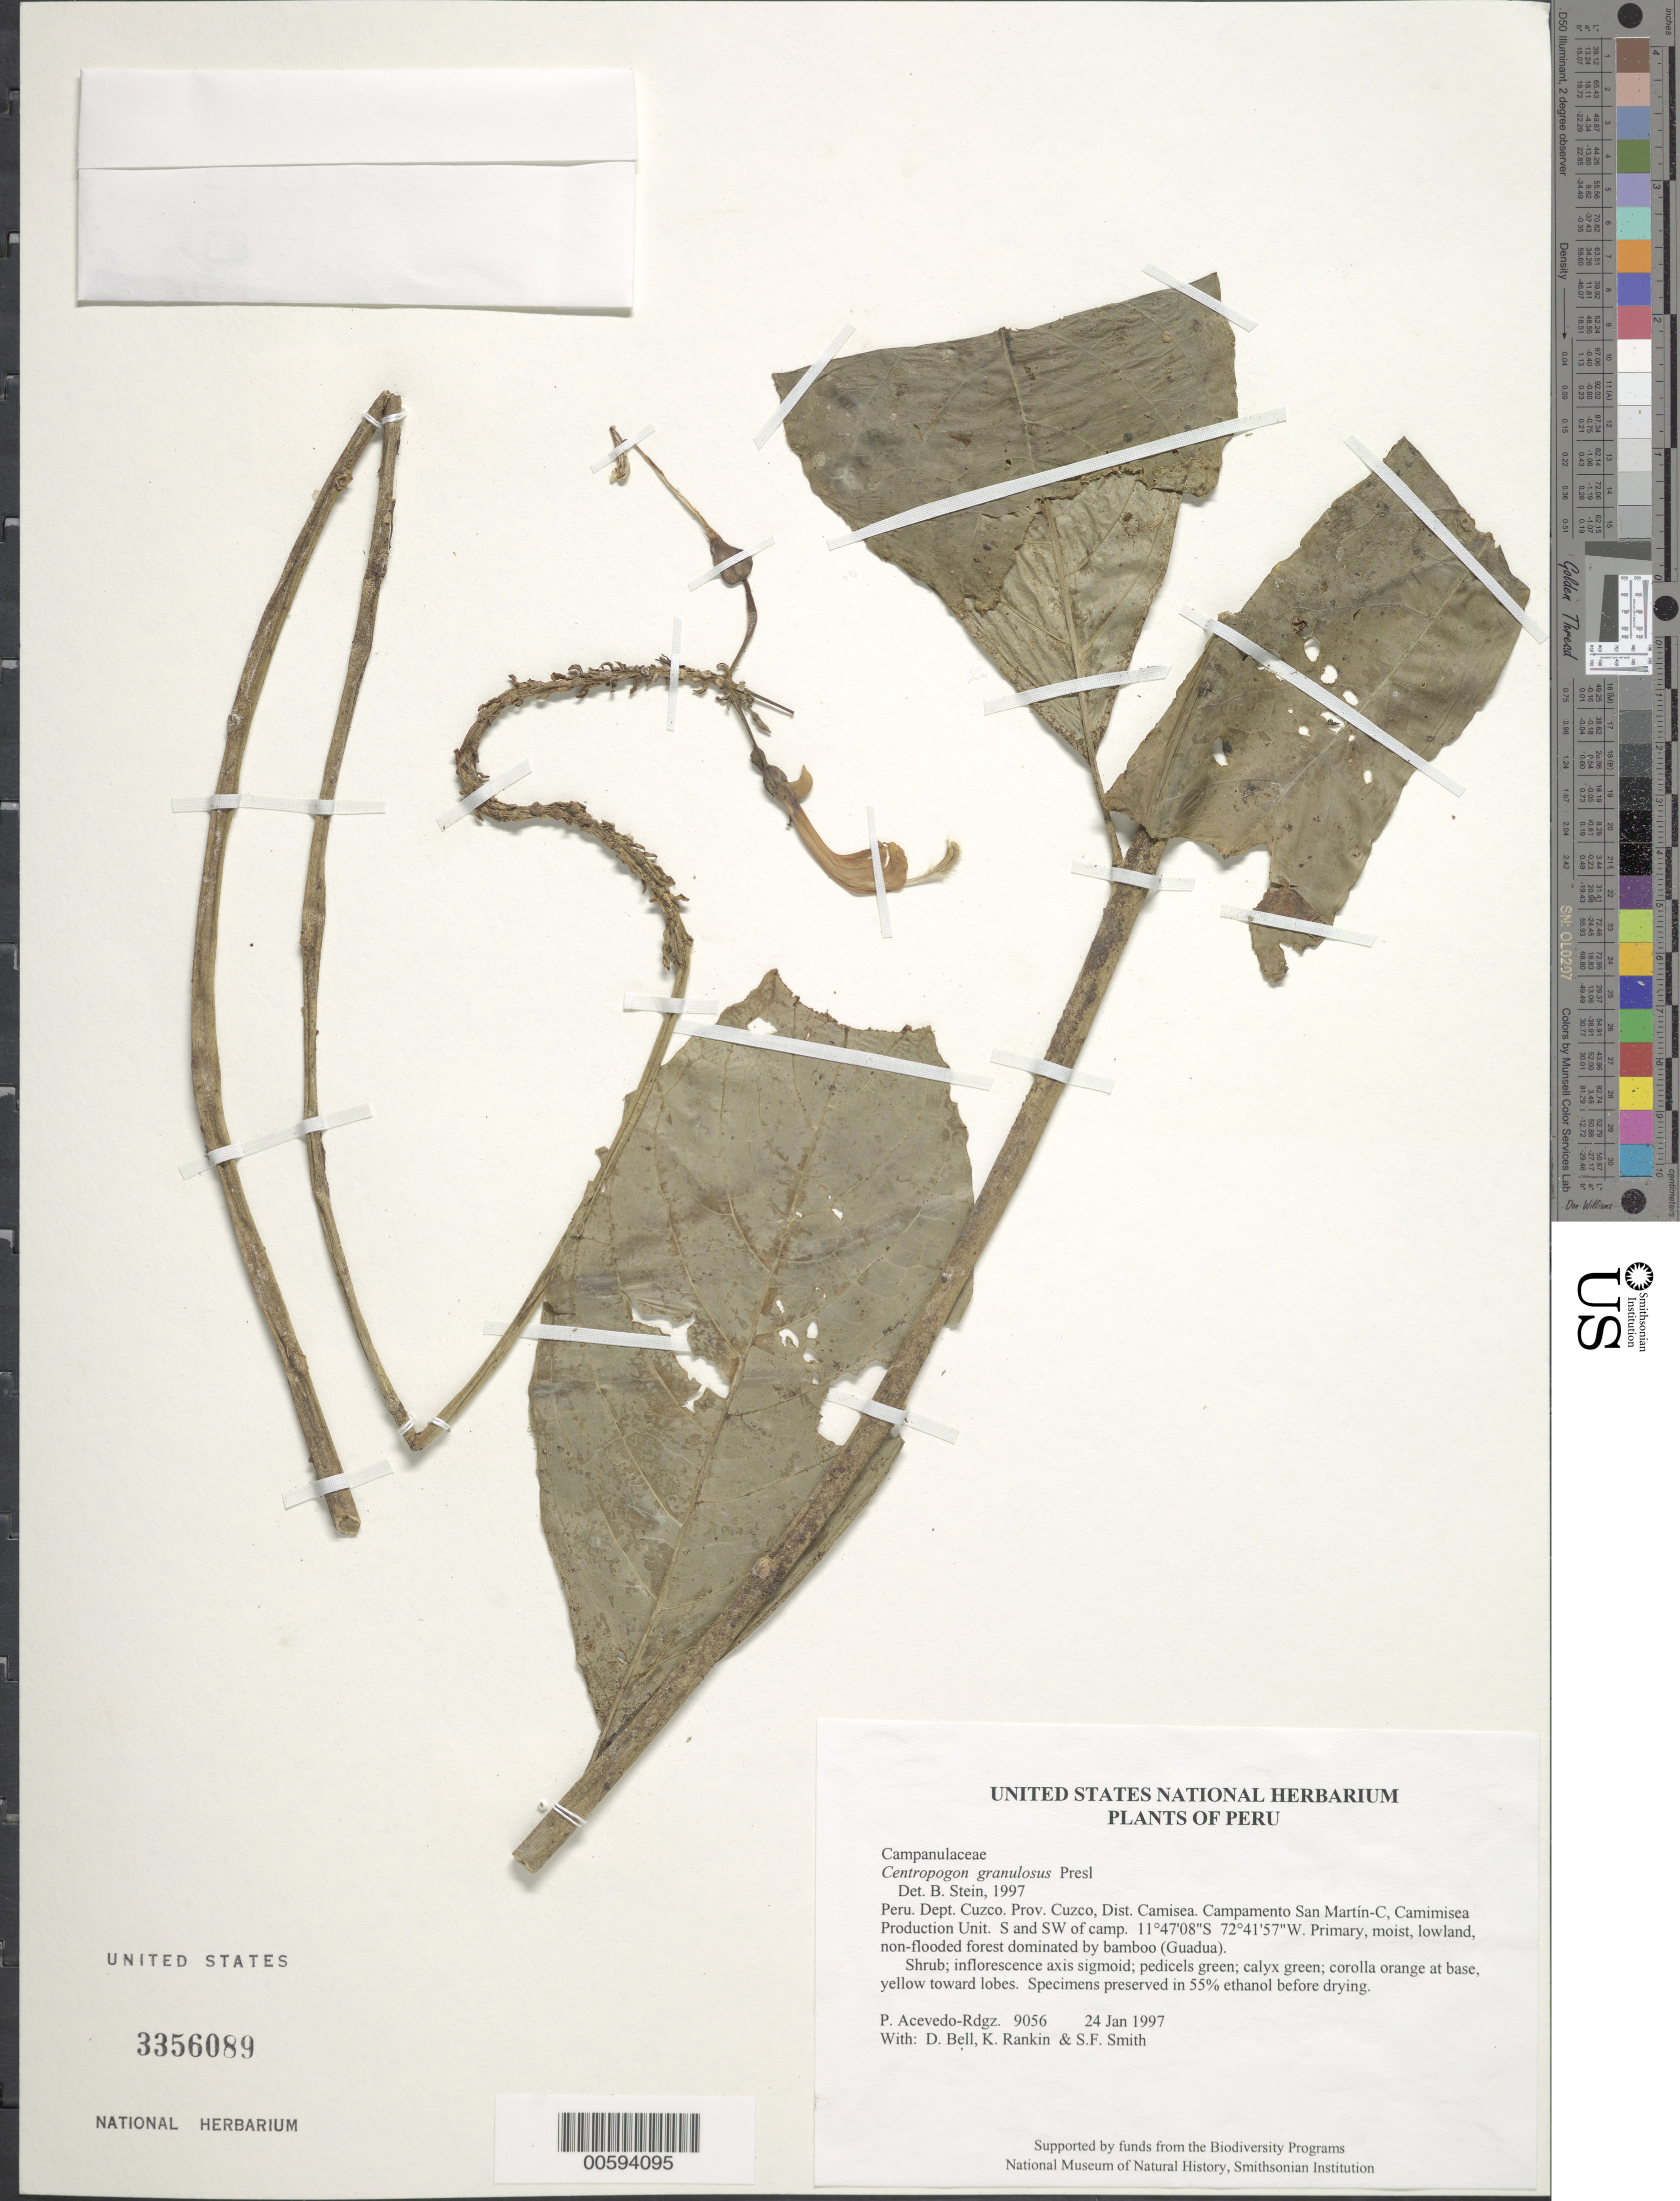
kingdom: Plantae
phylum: Tracheophyta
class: Magnoliopsida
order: Asterales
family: Campanulaceae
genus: Centropogon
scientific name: Centropogon granulosus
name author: C. Presl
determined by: Stein, B.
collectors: P. Acevedo-Rodr., D. A. Bell, K. B. Rankin & S.F. Smith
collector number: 9056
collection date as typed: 24 Jan 1997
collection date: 1997-01-24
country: Peru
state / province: Cusco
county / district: Cusco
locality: Districto Camisea, Campamento San Martín-C, Camimisea Production Unit. S and SW of camp.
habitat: Primary, moist, lowland, non-flooded forest dominated by bamboo (Guadua).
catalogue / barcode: US 3356089